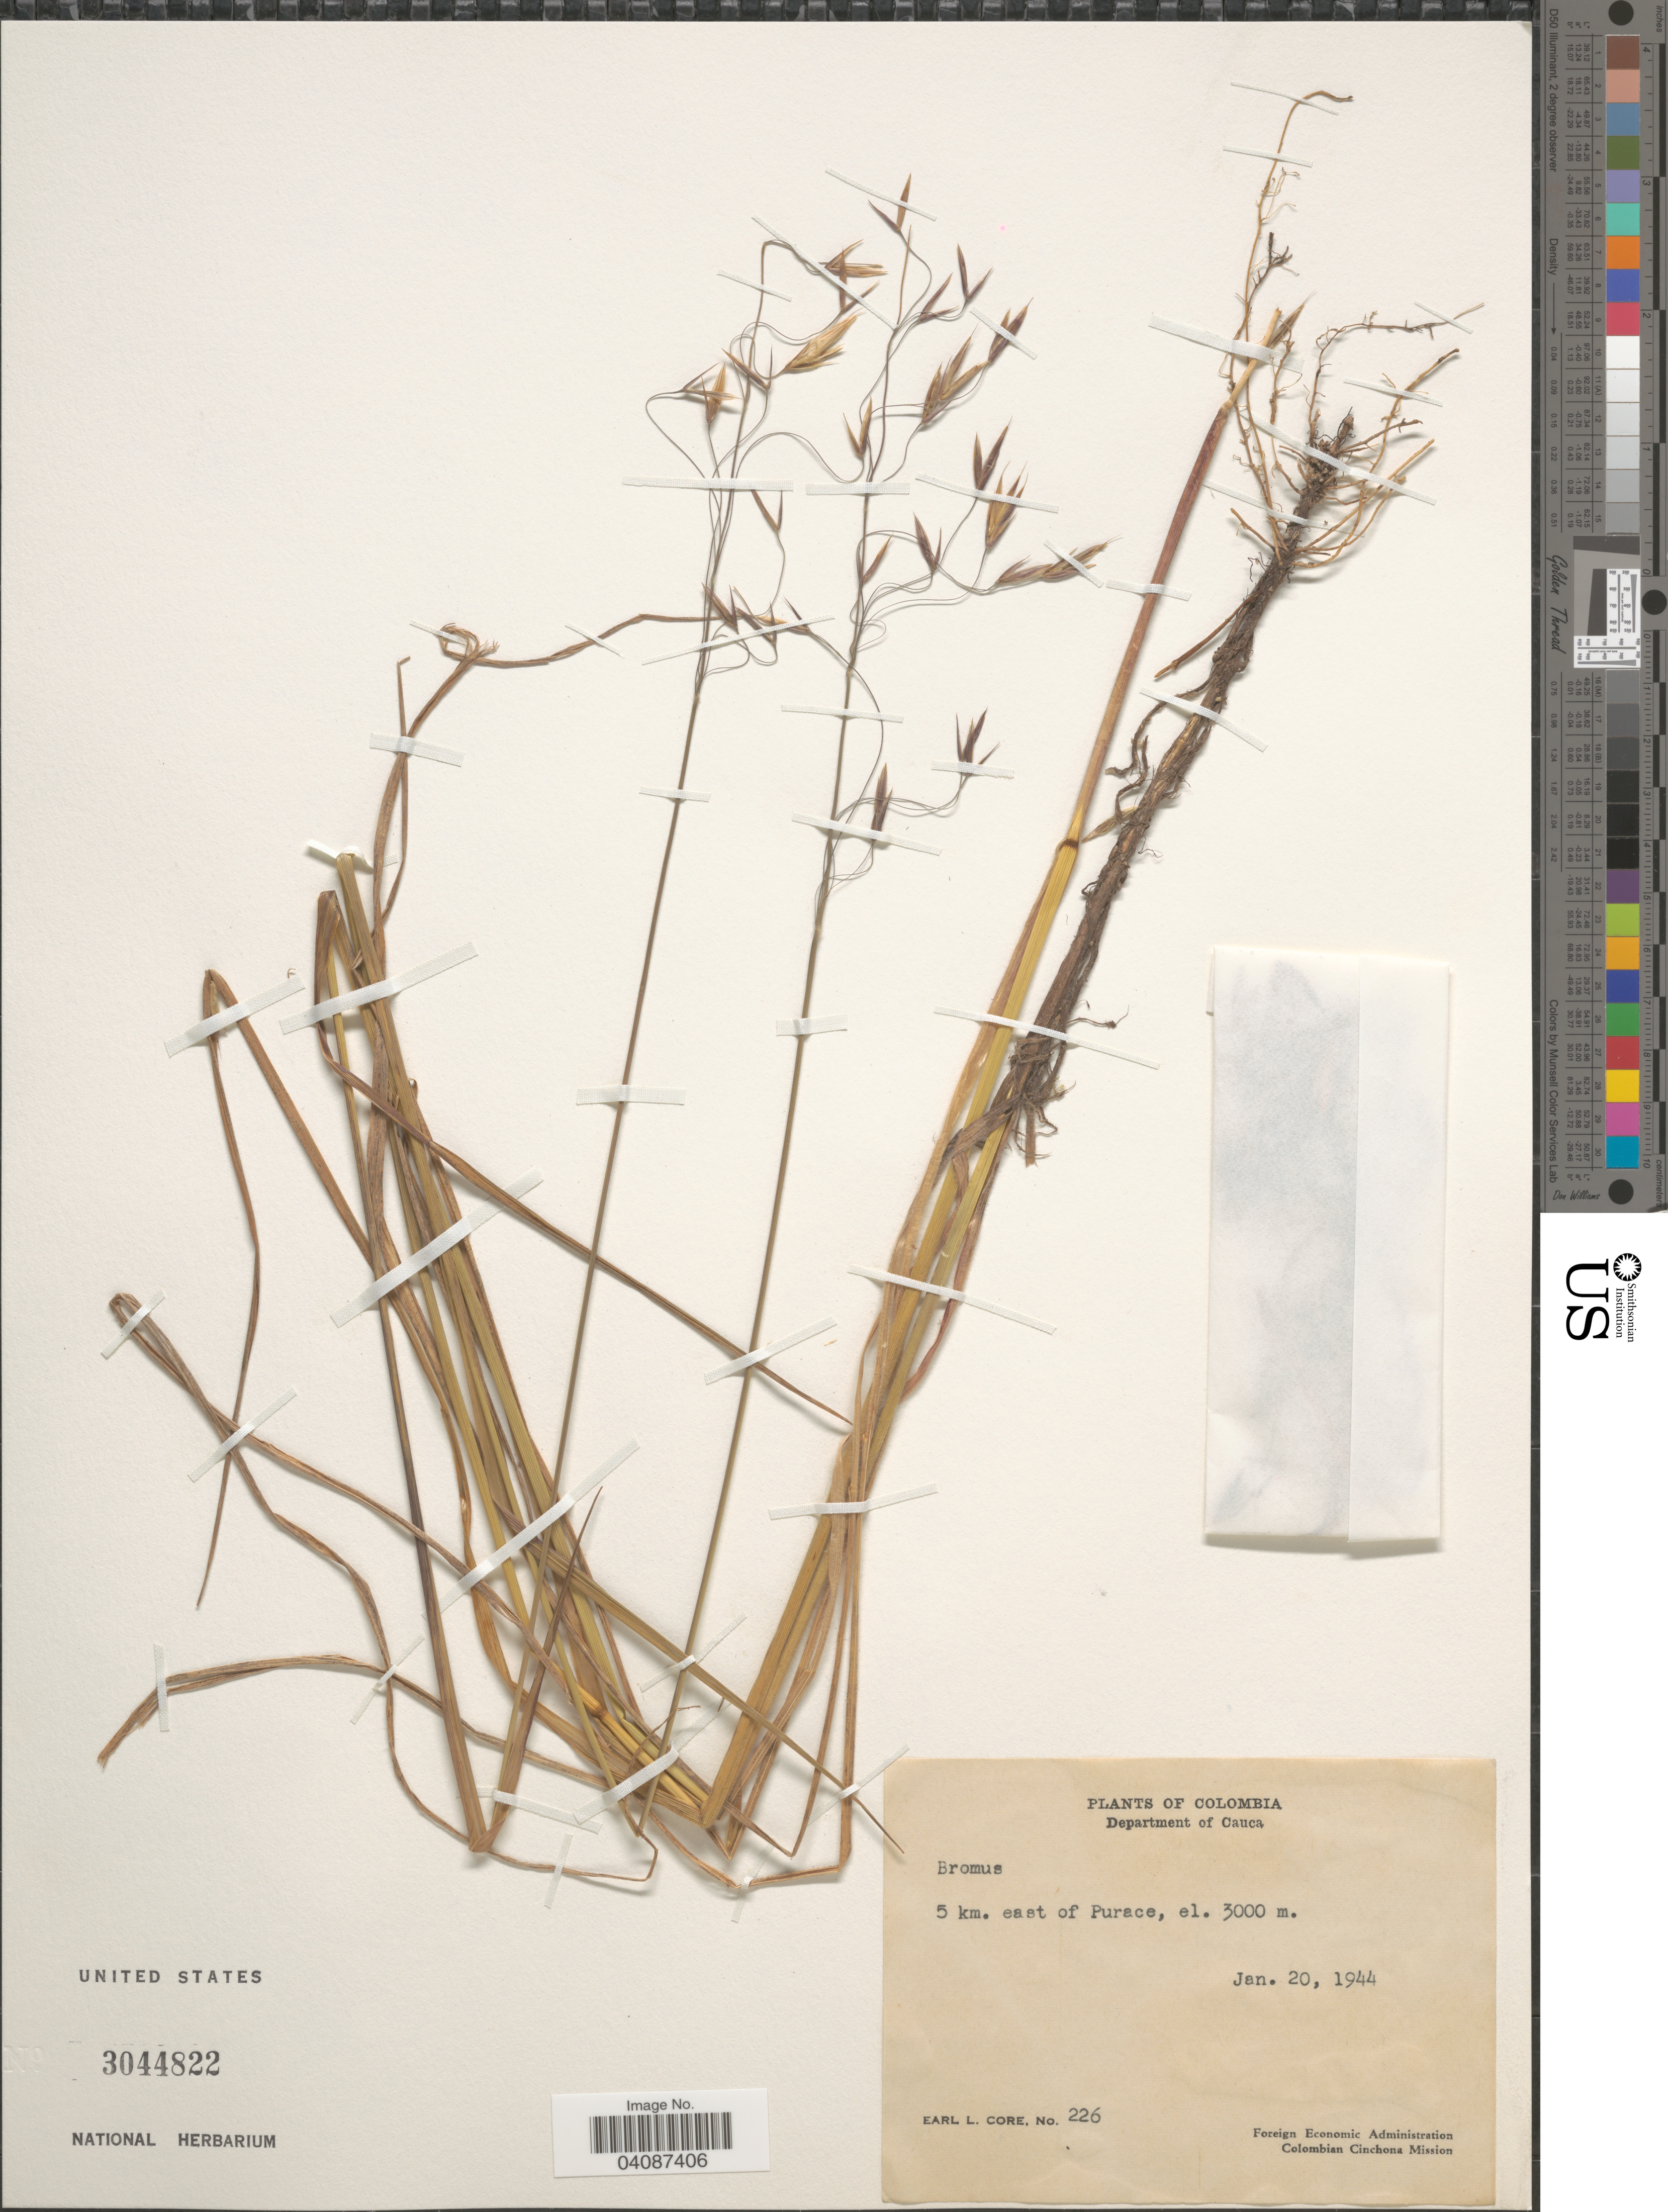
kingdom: Plantae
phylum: Tracheophyta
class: Liliopsida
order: Poales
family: Poaceae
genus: Bromus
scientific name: Bromus sp.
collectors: E. L. Core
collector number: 226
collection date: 1944-01-20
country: Colombia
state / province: Cauca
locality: Department of Cauca. 5 km. east of Purace.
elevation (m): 3000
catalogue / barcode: US 3044822